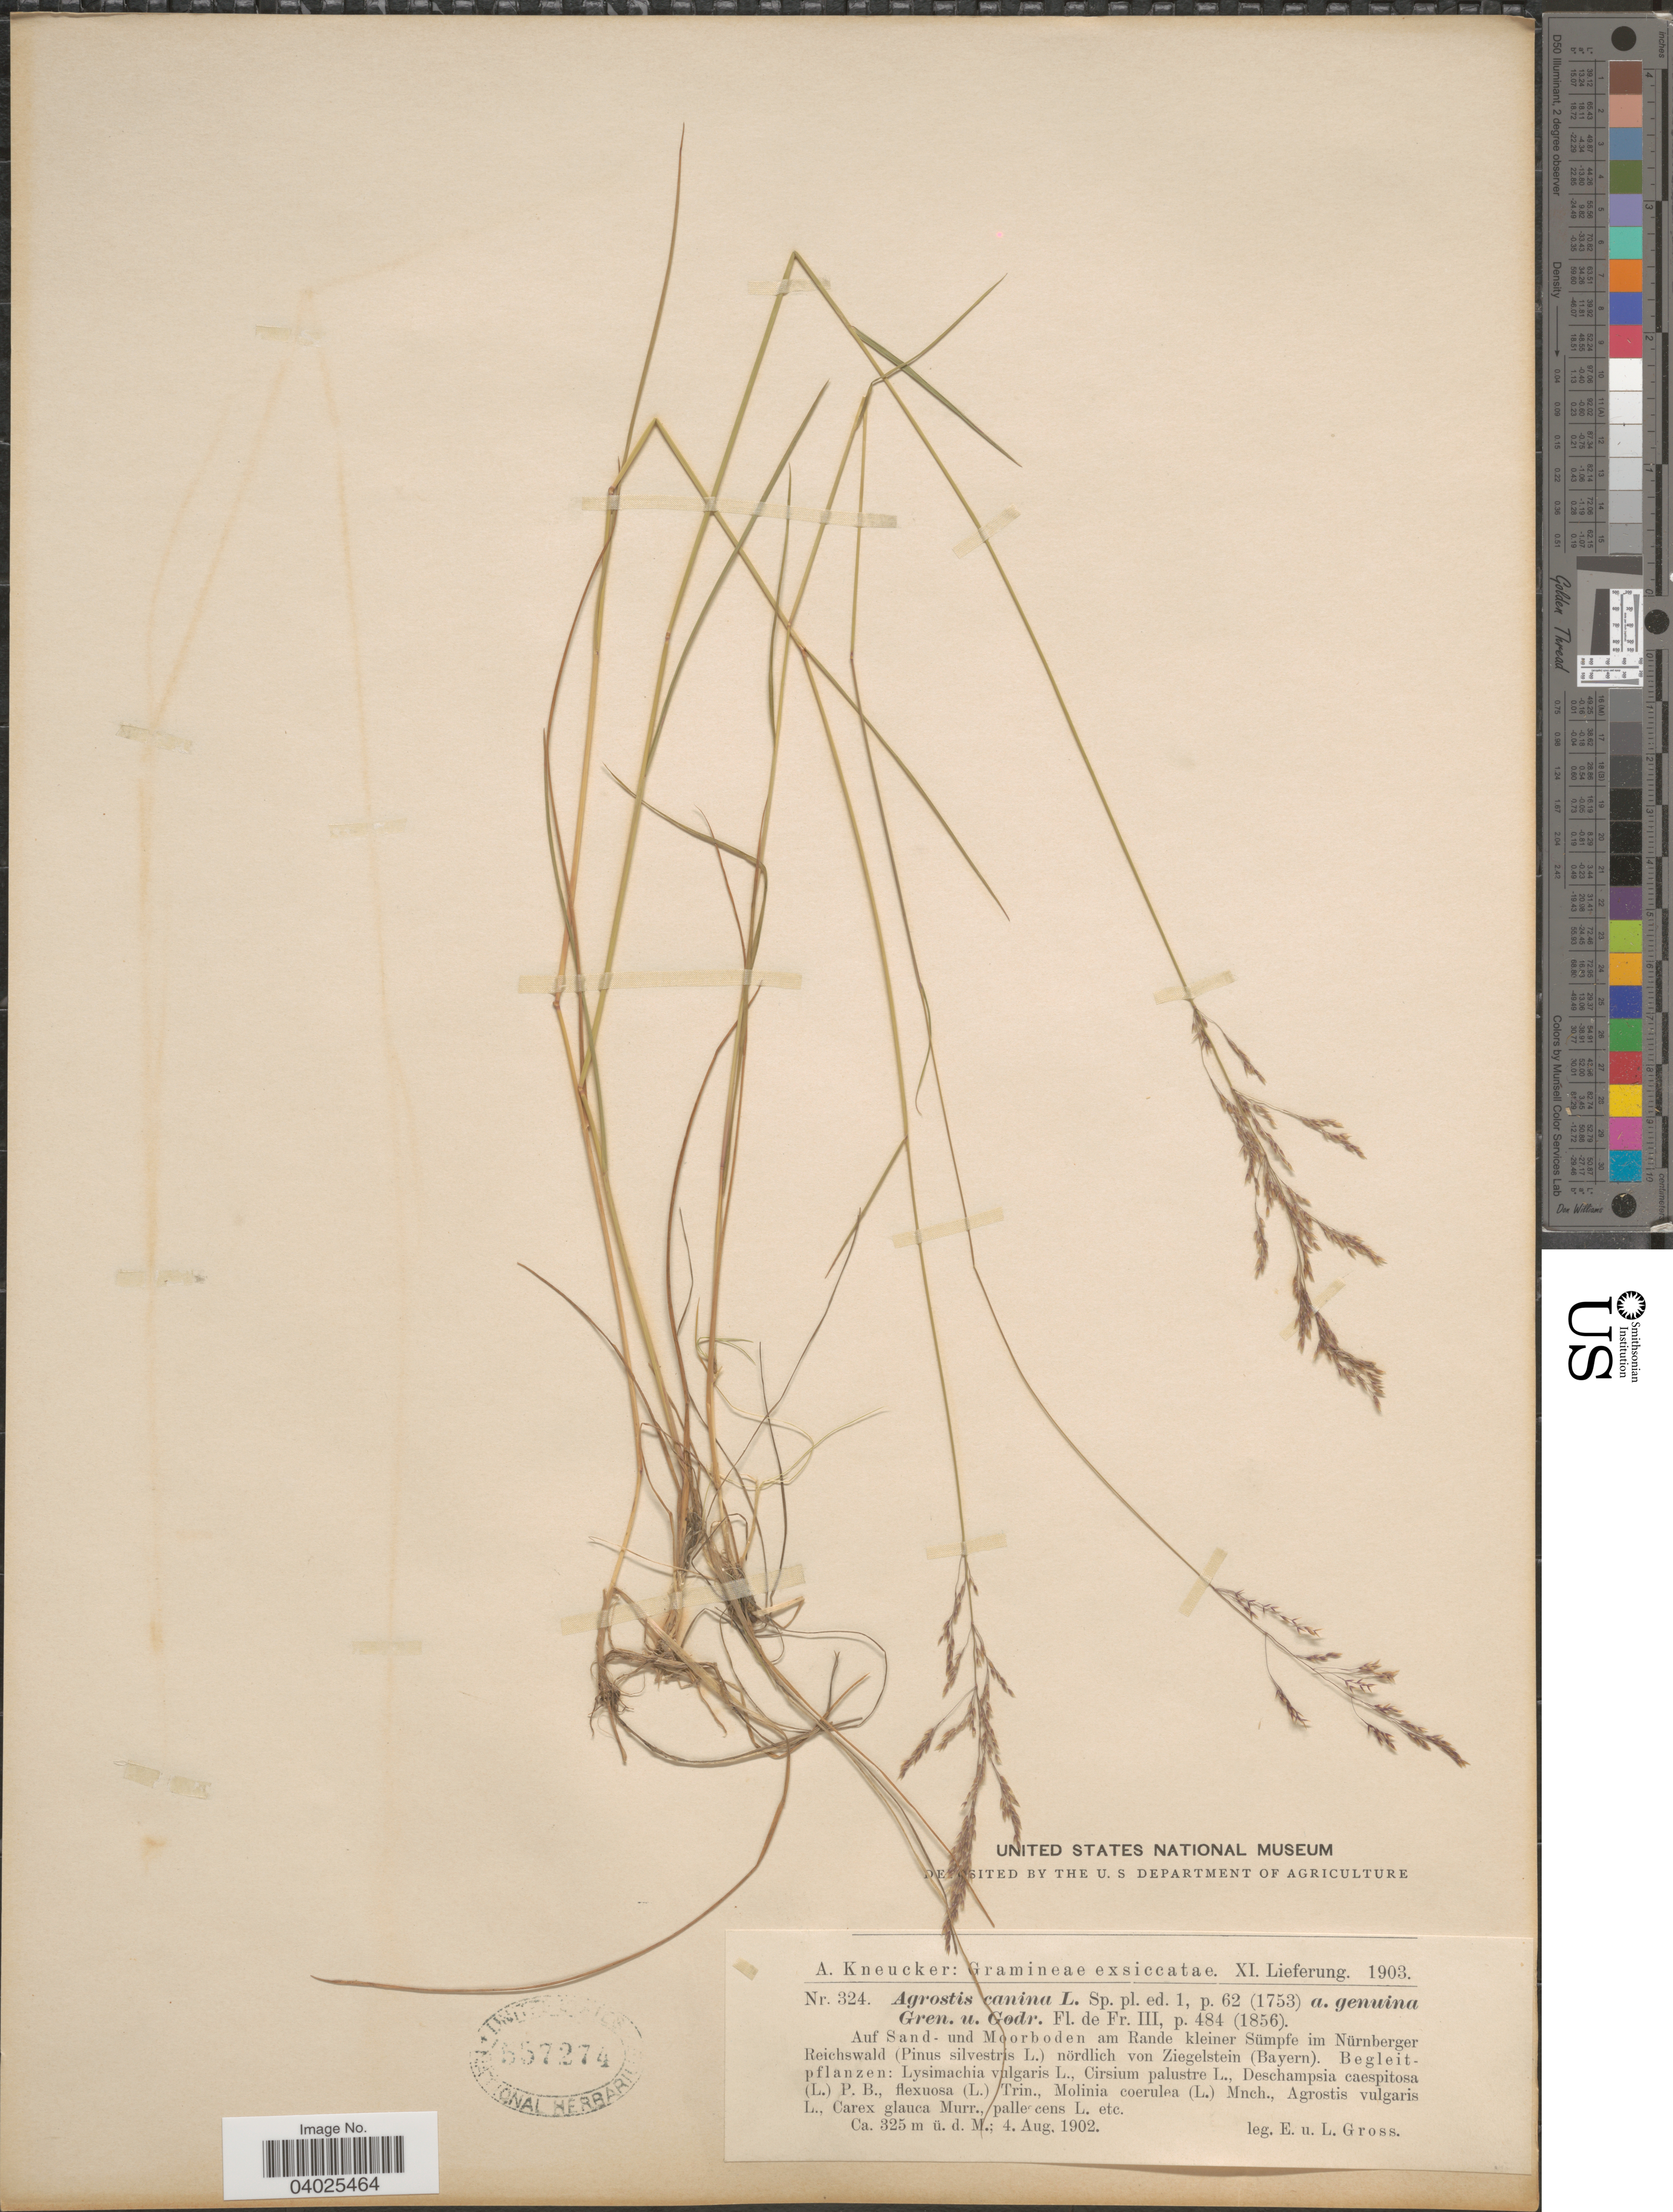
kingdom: Plantae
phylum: Tracheophyta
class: Liliopsida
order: Poales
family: Poaceae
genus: Agrostis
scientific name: Agrostis canina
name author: L.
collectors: E. Gross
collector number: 324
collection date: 1902-08-04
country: Germany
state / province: Bayern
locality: Auf Sand- und Moorboden am Rande kleiner Sümpfe im Nürnberger Reichswald (Pinus silvestr [illegible text]s L.) nördlich von Ziegelstein (Bayern).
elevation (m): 325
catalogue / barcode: US 557274